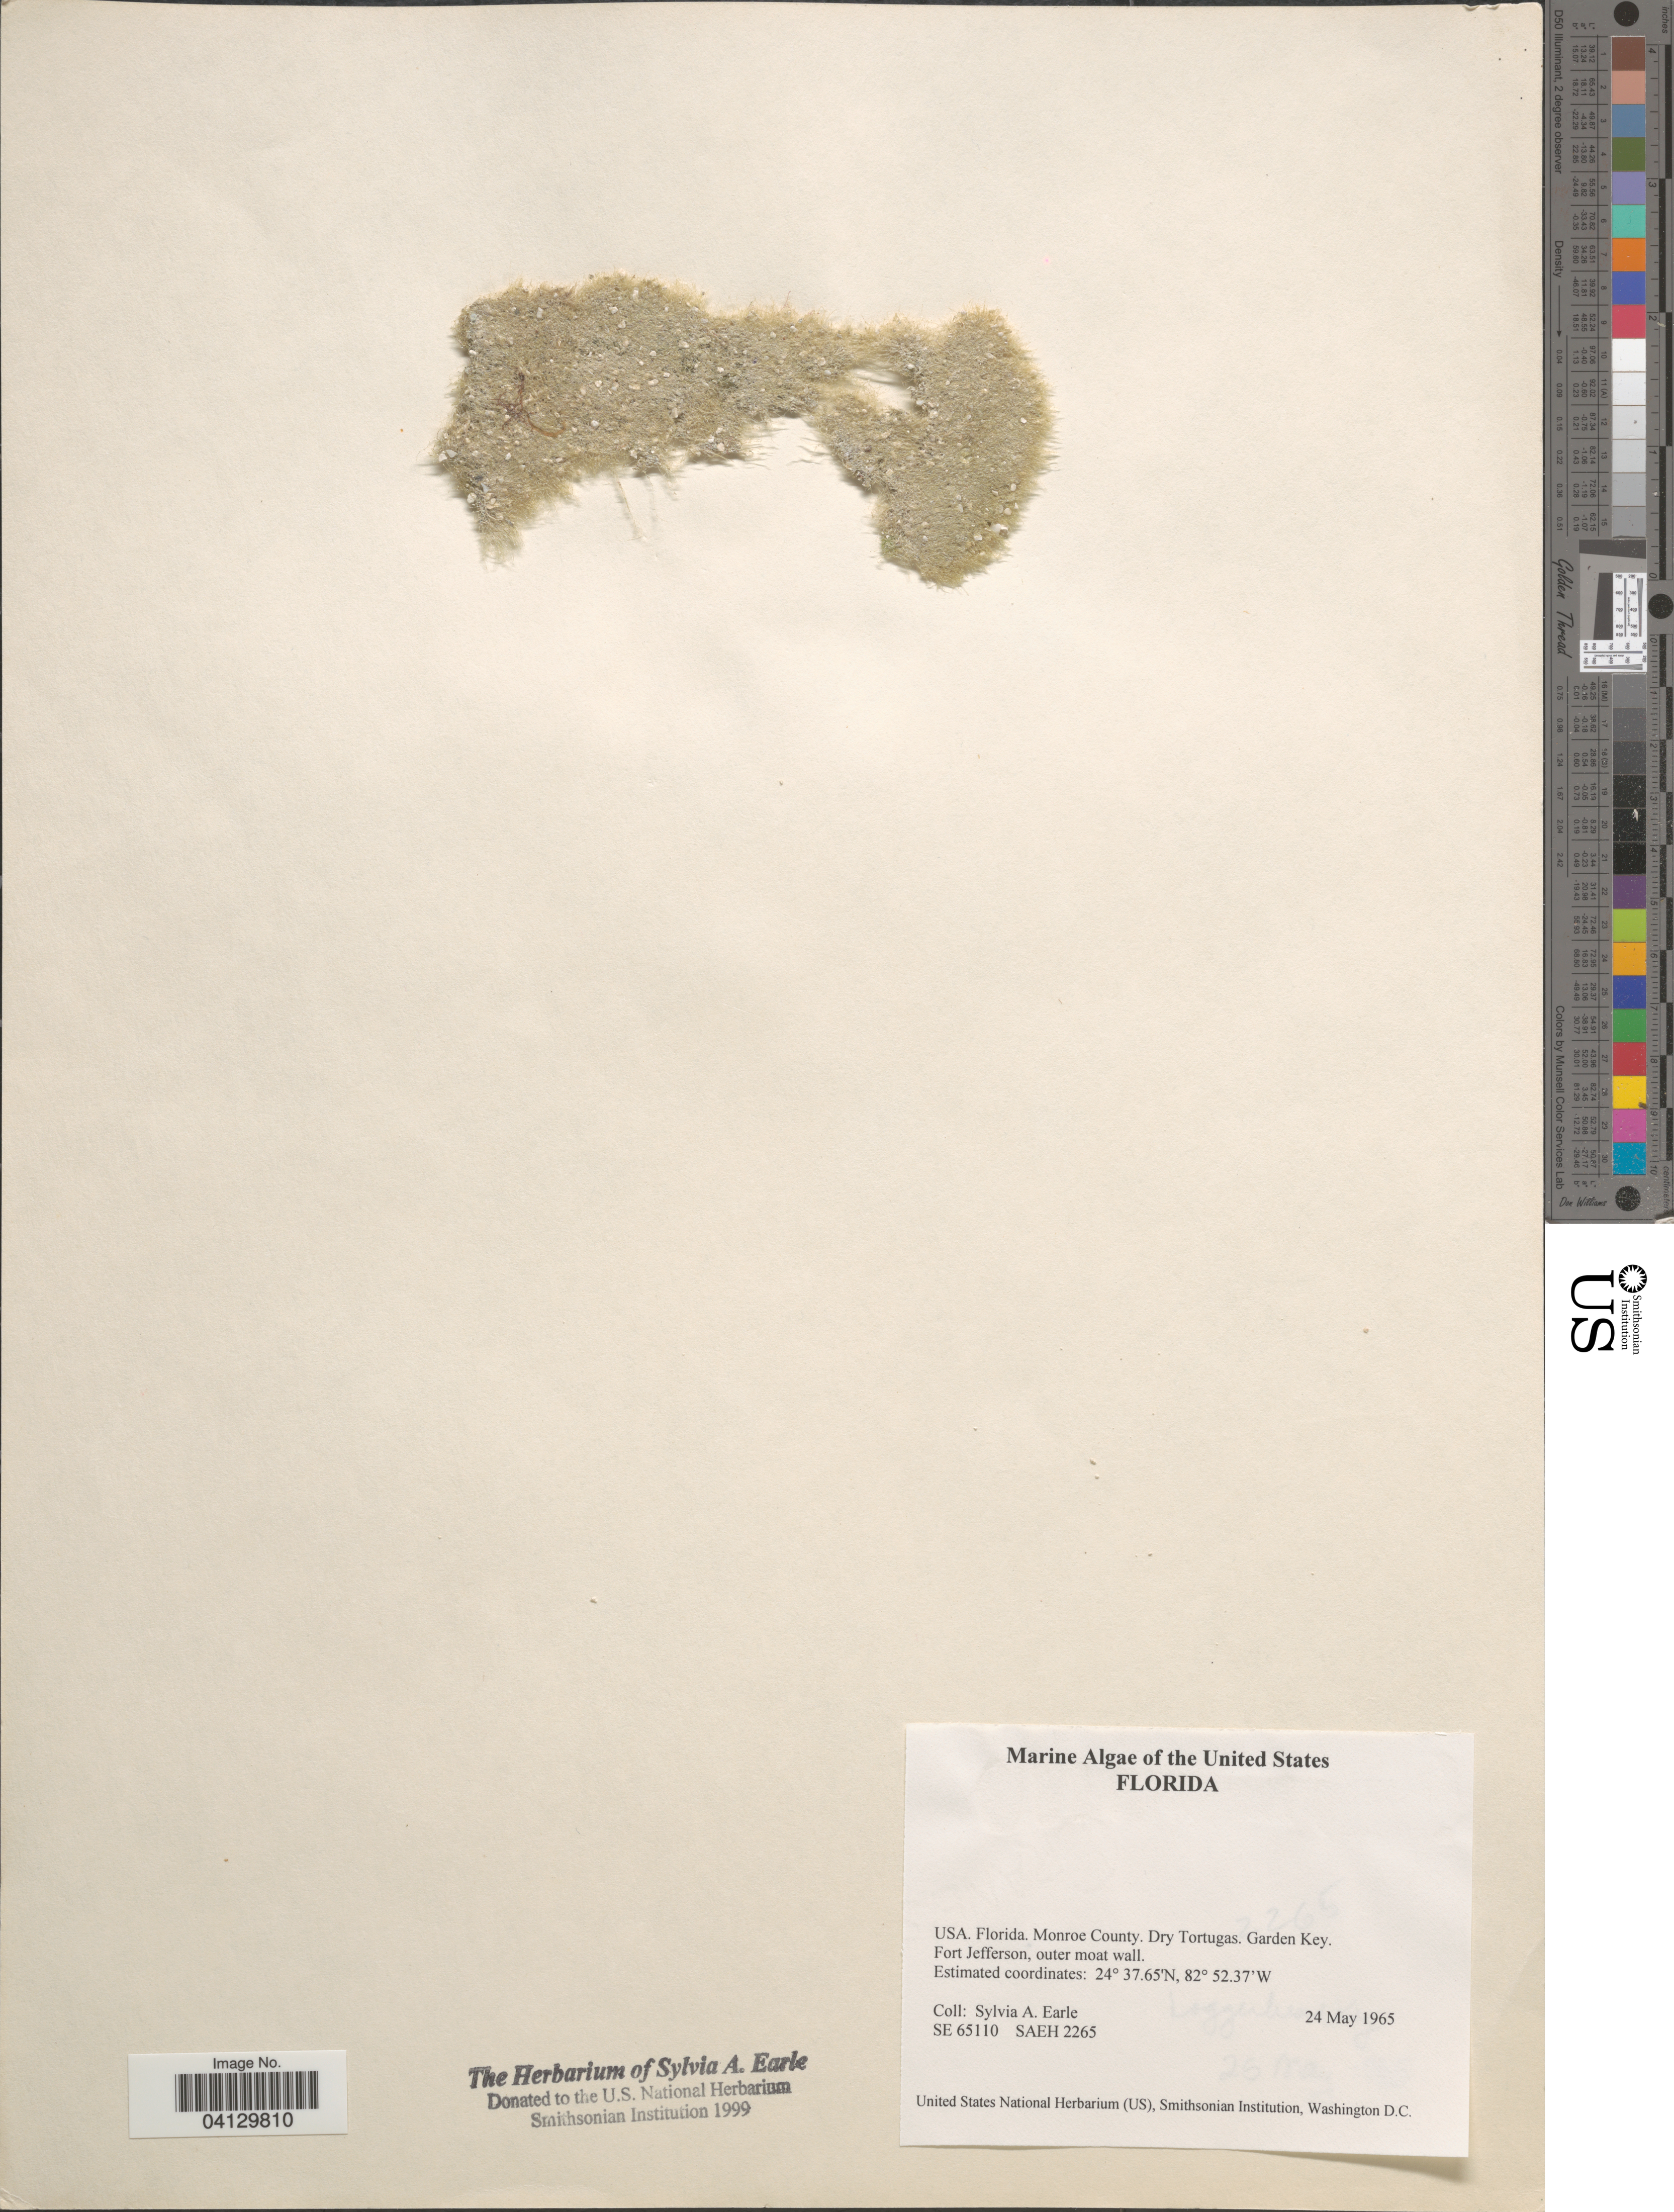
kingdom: Plantae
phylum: Rhodophyta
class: Florideophyceae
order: Corallinales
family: Corallinaceae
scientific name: Crustose Coralline Algae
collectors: S. A. Earle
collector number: SE65110/SAEH2265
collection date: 1965-05-24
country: United States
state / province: Florida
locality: Monroe County. Dry Tortugas. Garden Key. Fort Jefferson, outer moat wall.